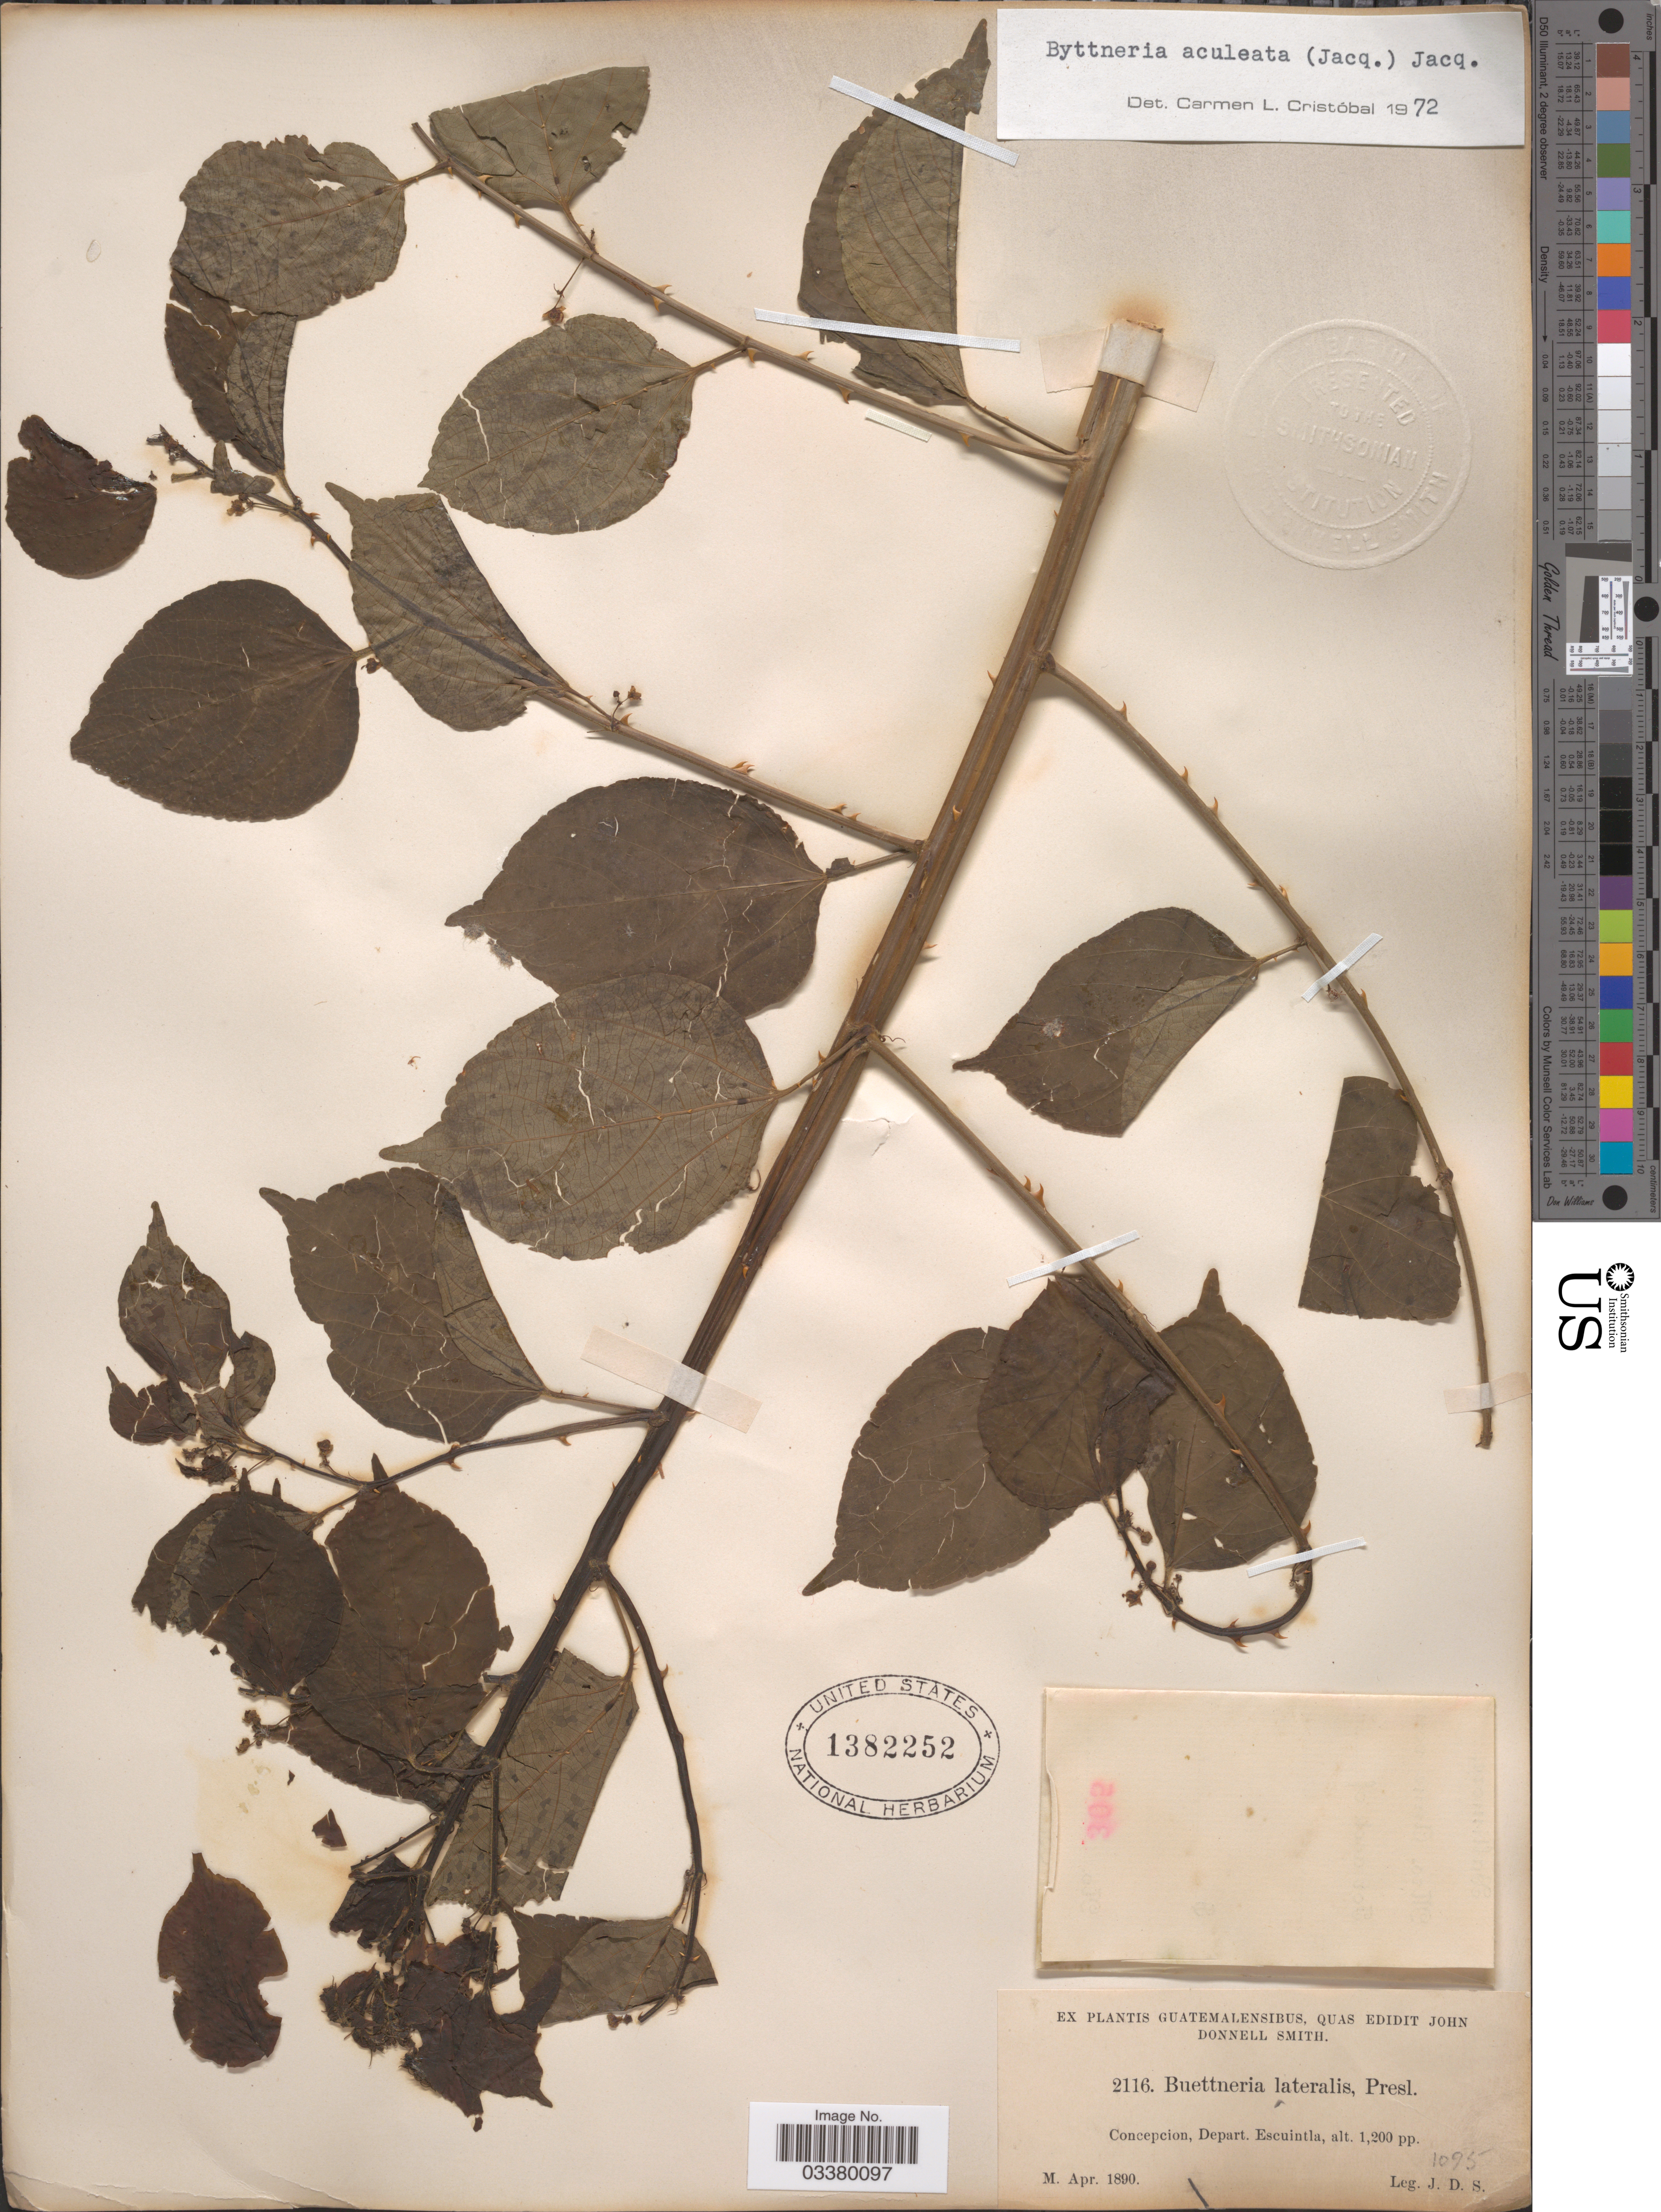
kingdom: Plantae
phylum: Tracheophyta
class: Magnoliopsida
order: Malvales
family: Malvaceae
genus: Byttneria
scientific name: Byttneria aculeata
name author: (Jacq.) Jacq.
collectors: J. Donnell Smith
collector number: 2116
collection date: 1890-04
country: Guatemala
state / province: Escuintla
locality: Concepcion, Depart. Escuintla.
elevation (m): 366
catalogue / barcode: US 1382252